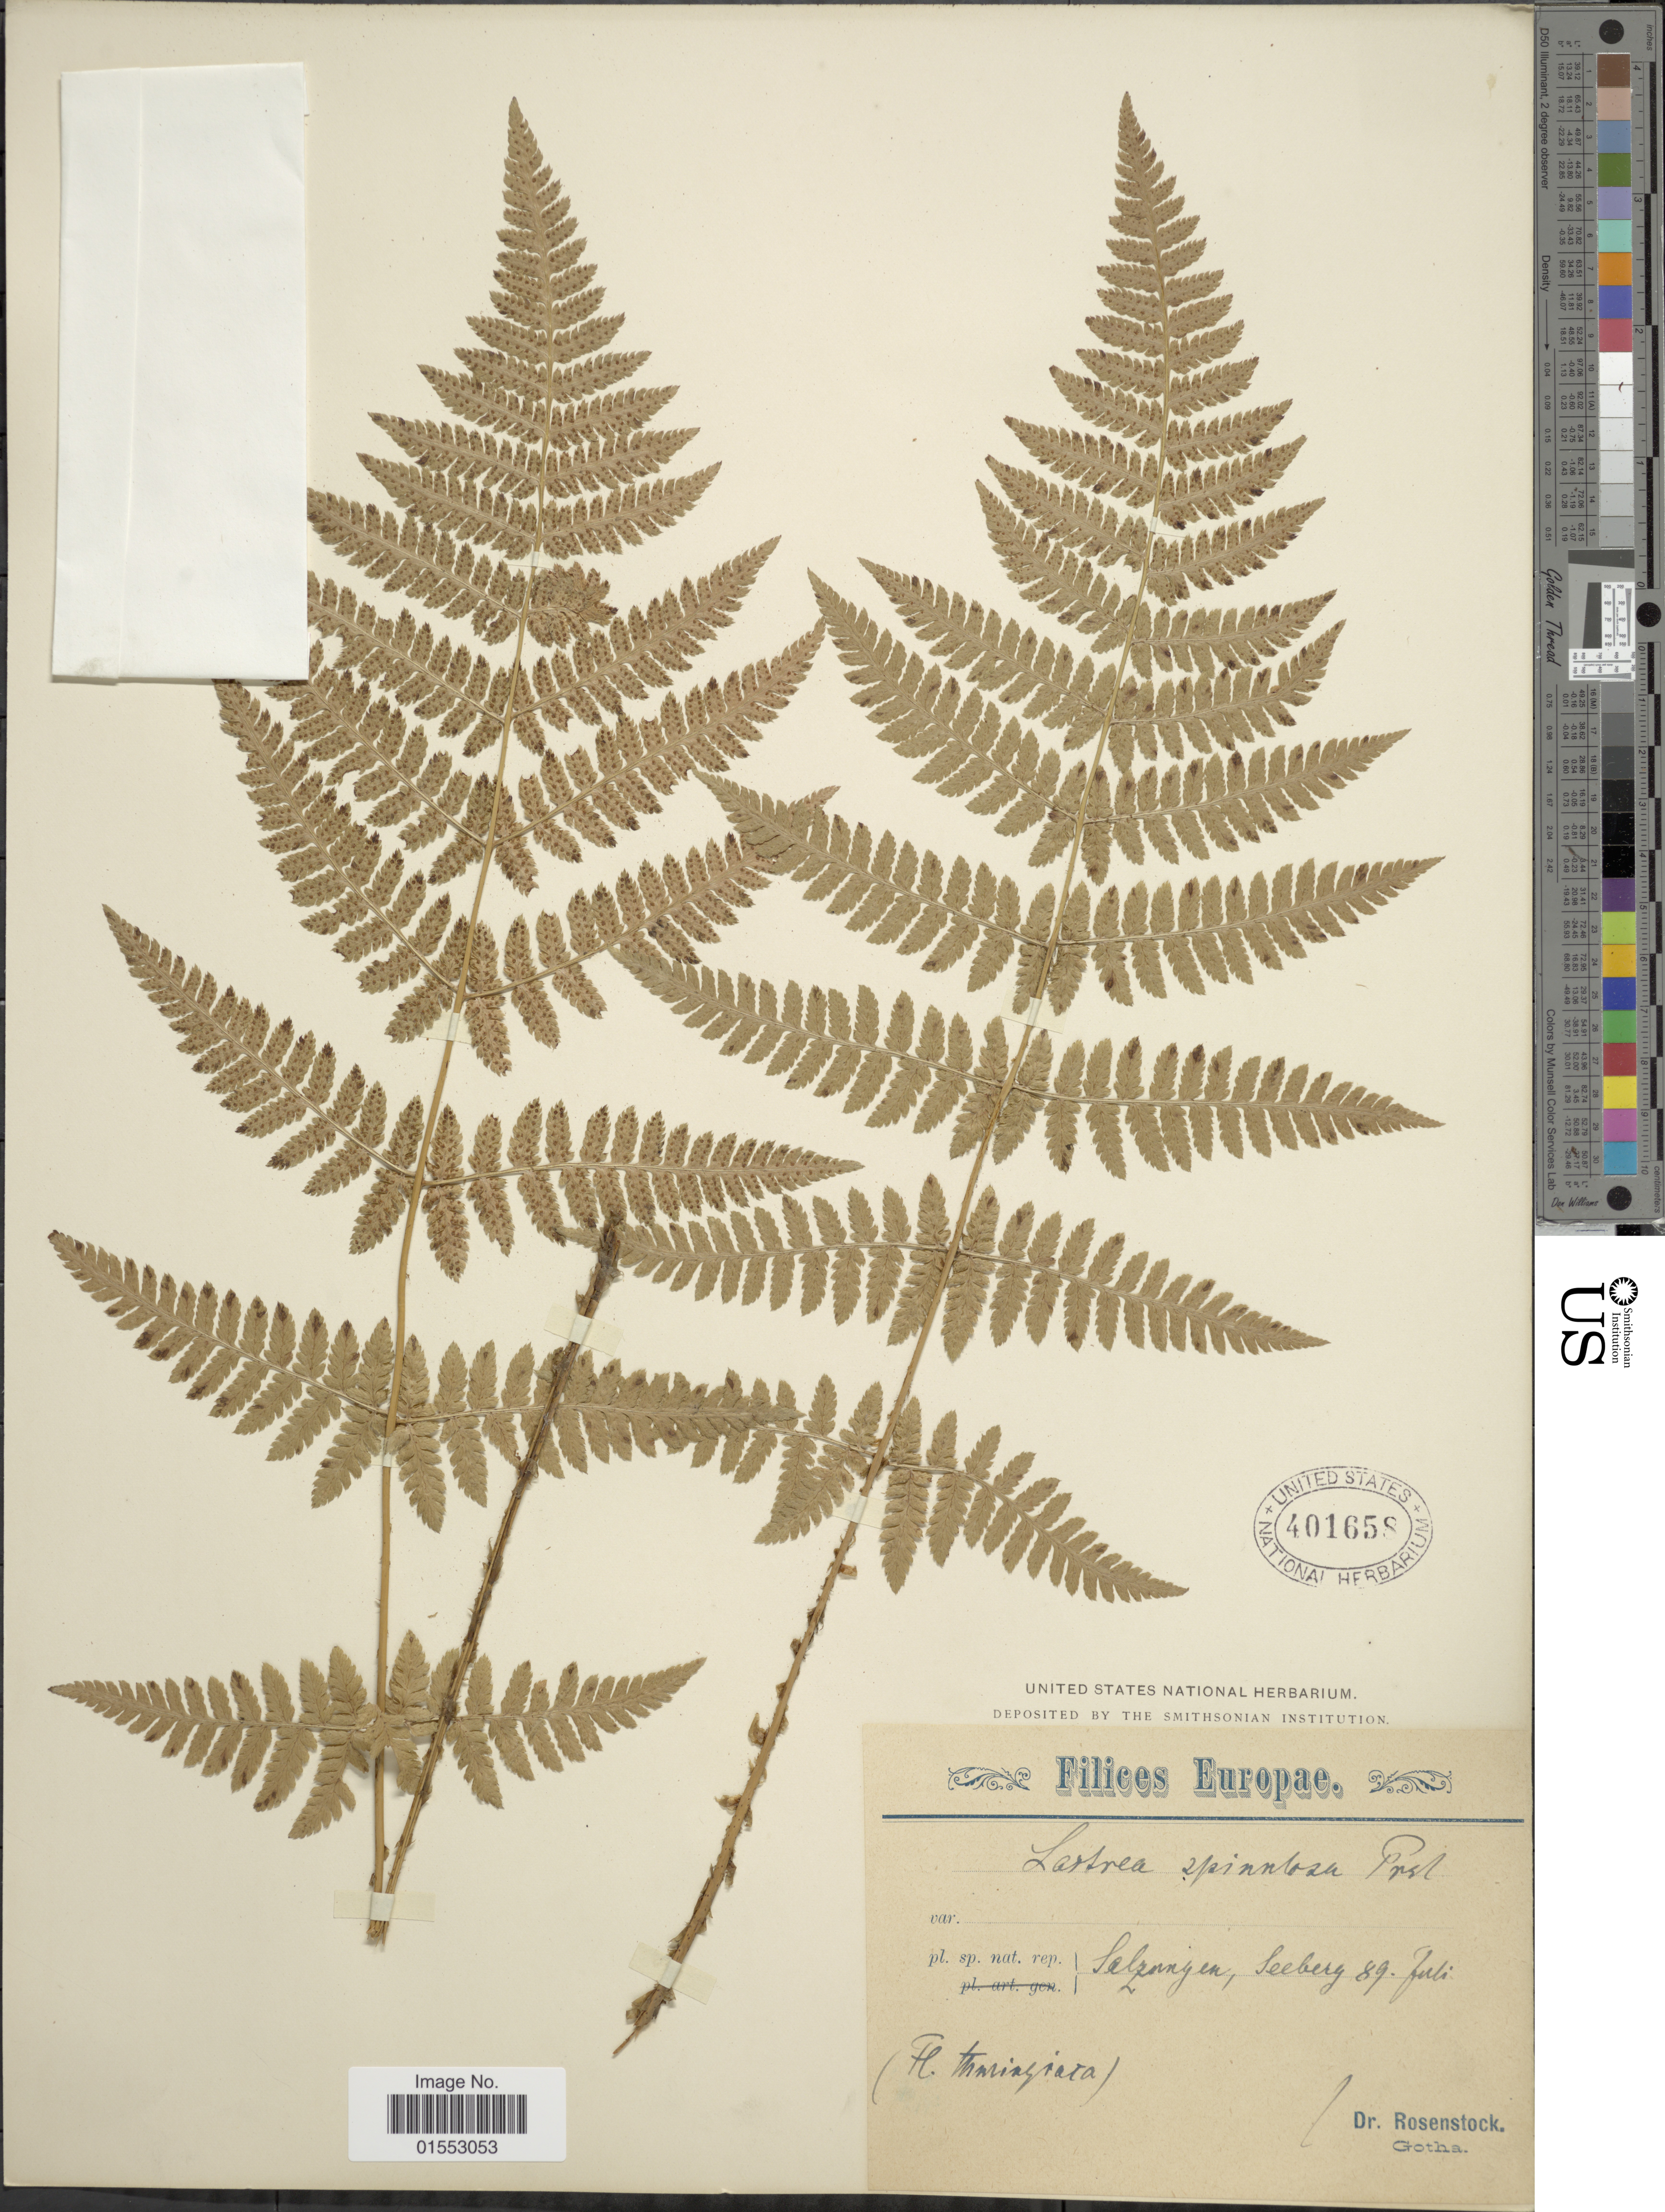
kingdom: Plantae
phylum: Tracheophyta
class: Polypodiopsida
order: Polypodiales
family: Dryopteridaceae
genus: Dryopteris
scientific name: Dryopteris carthusiana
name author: (Villars) H.P. Fuchs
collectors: E. Rosenstock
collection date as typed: Transcribed d/m/y: /7/89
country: French Southern Territories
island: Europa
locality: Europa. Selzania, Seeberg [interpreted]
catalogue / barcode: US 401658